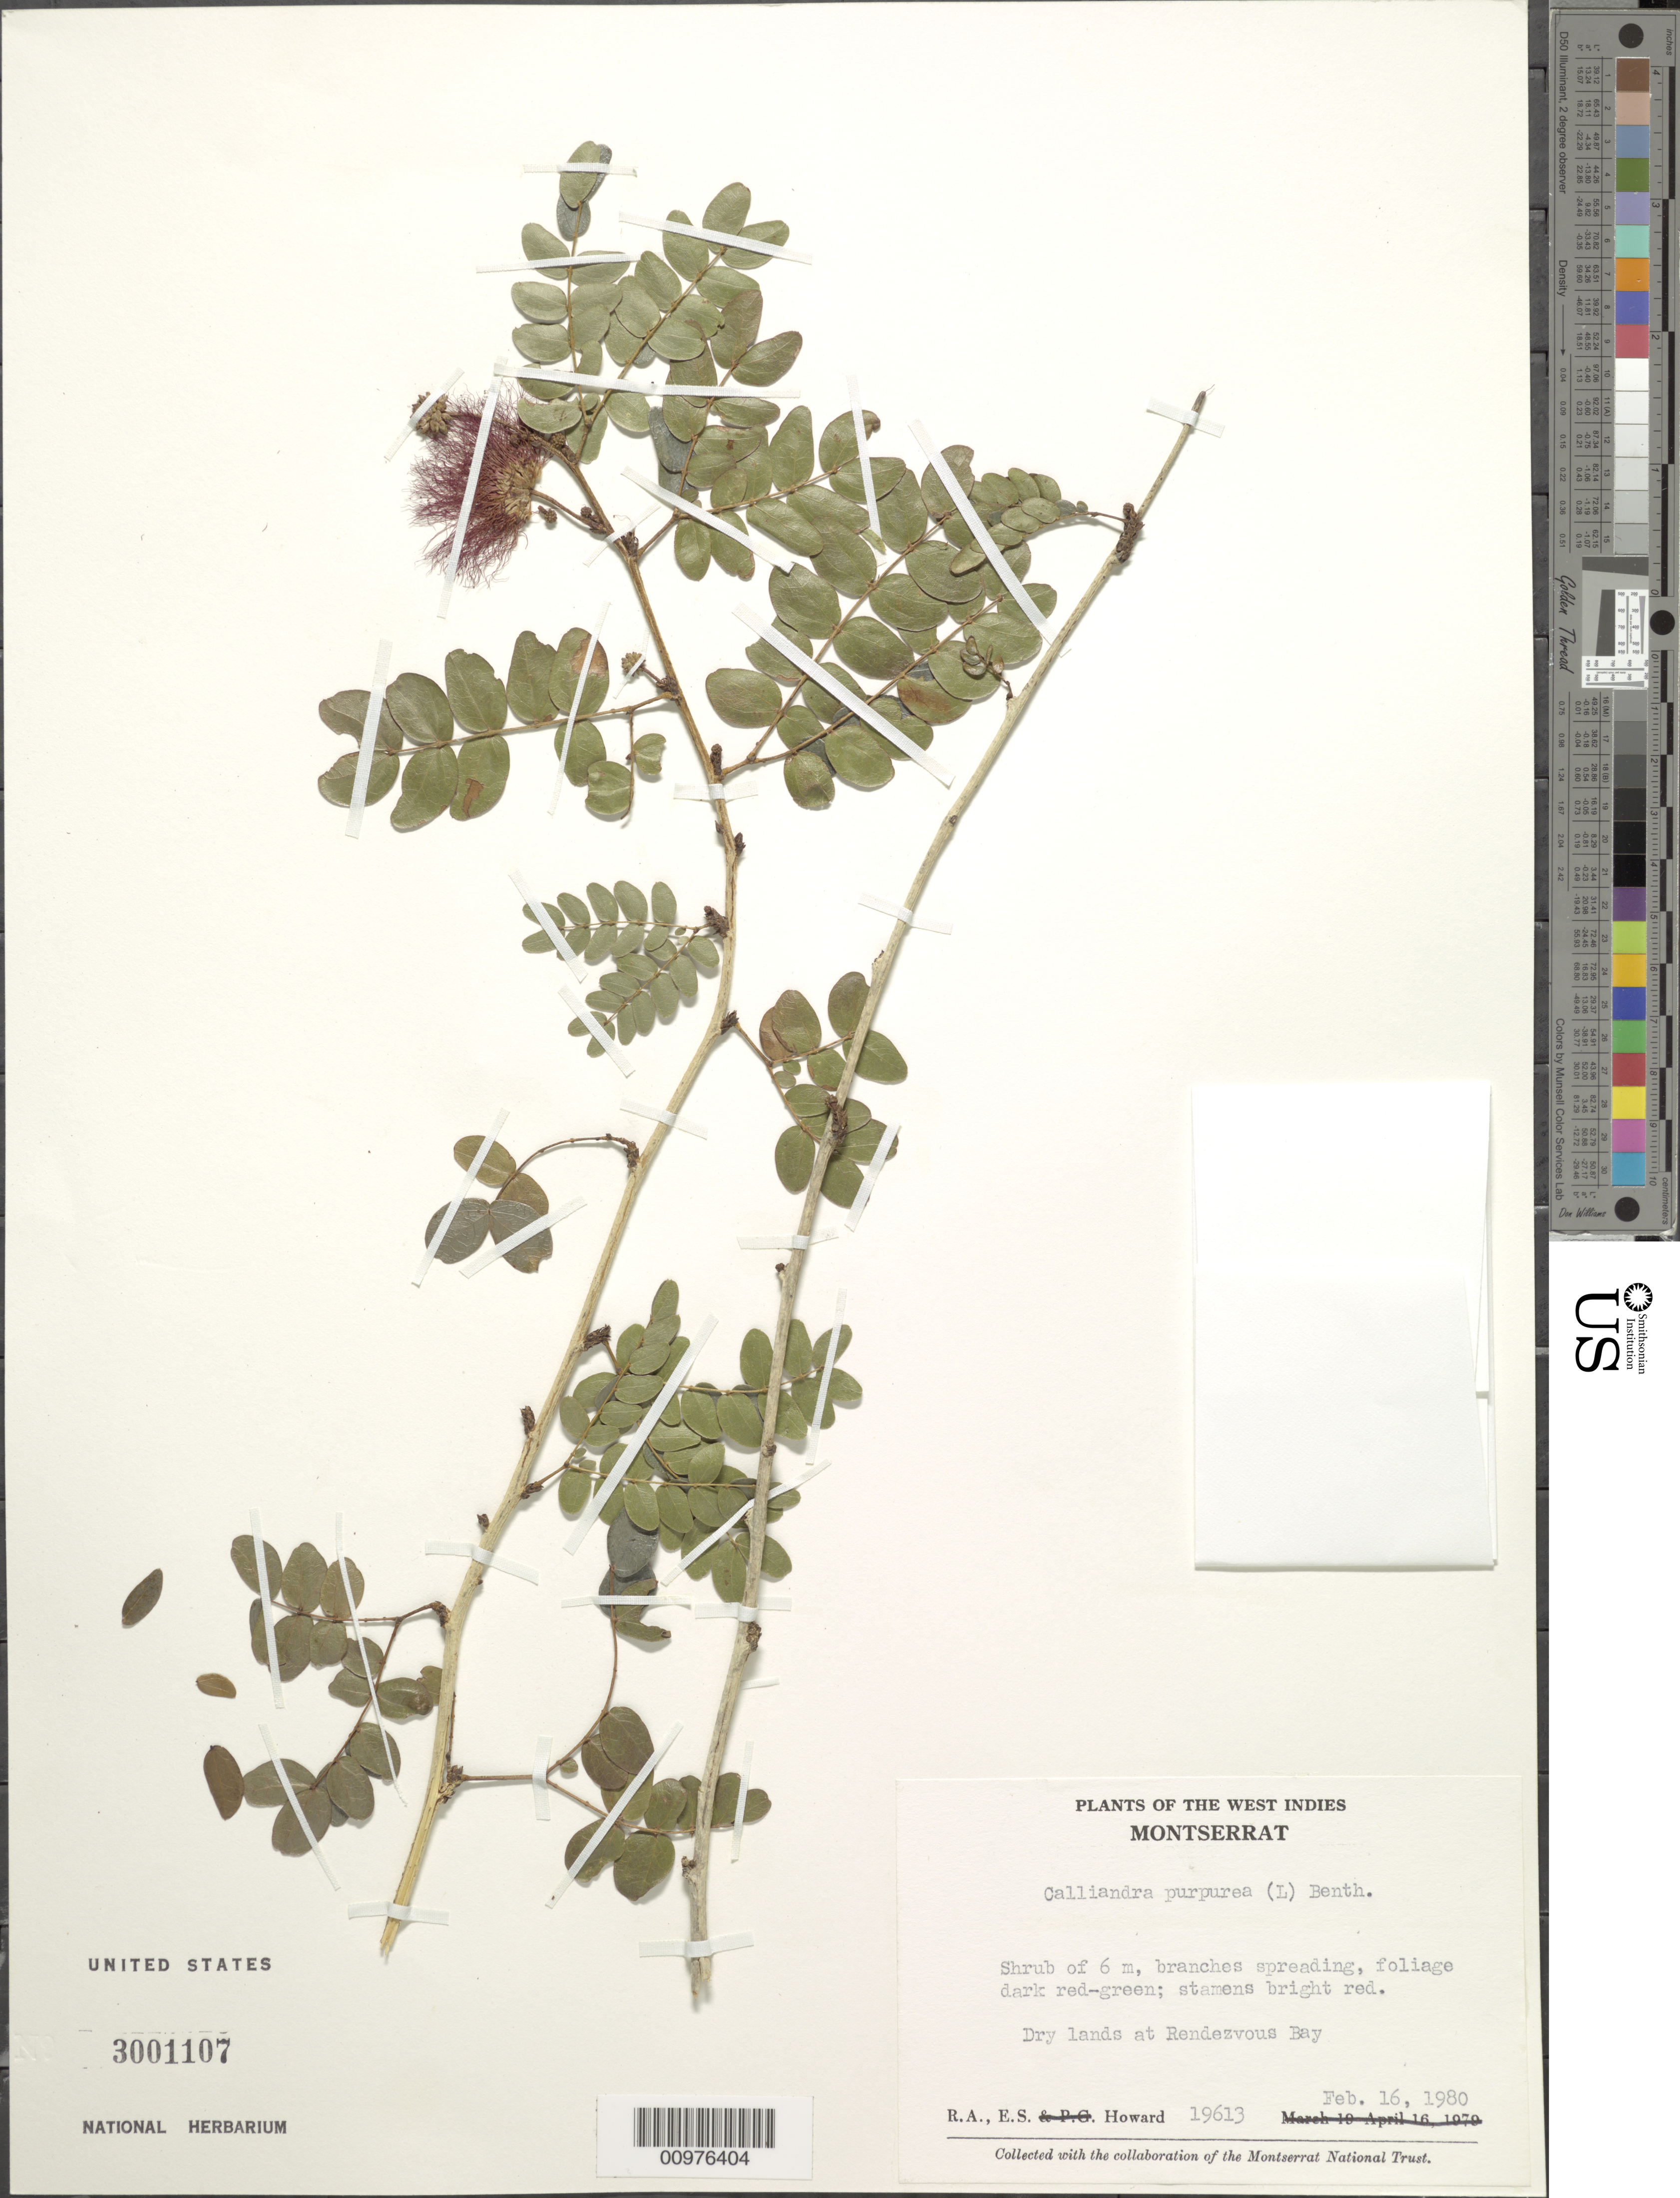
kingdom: Plantae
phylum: Tracheophyta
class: Magnoliopsida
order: Fabales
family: Fabaceae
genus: Calliandra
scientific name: Calliandra purpurea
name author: (L.) Benth.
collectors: R. A. Howard & E. S. Howard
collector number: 19613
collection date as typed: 16 Feb 1980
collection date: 1980-02-16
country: Montserrat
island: Montserrat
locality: Dry lands by Rendezvous Bay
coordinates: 0 N, 0 E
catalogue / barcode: US 3001107